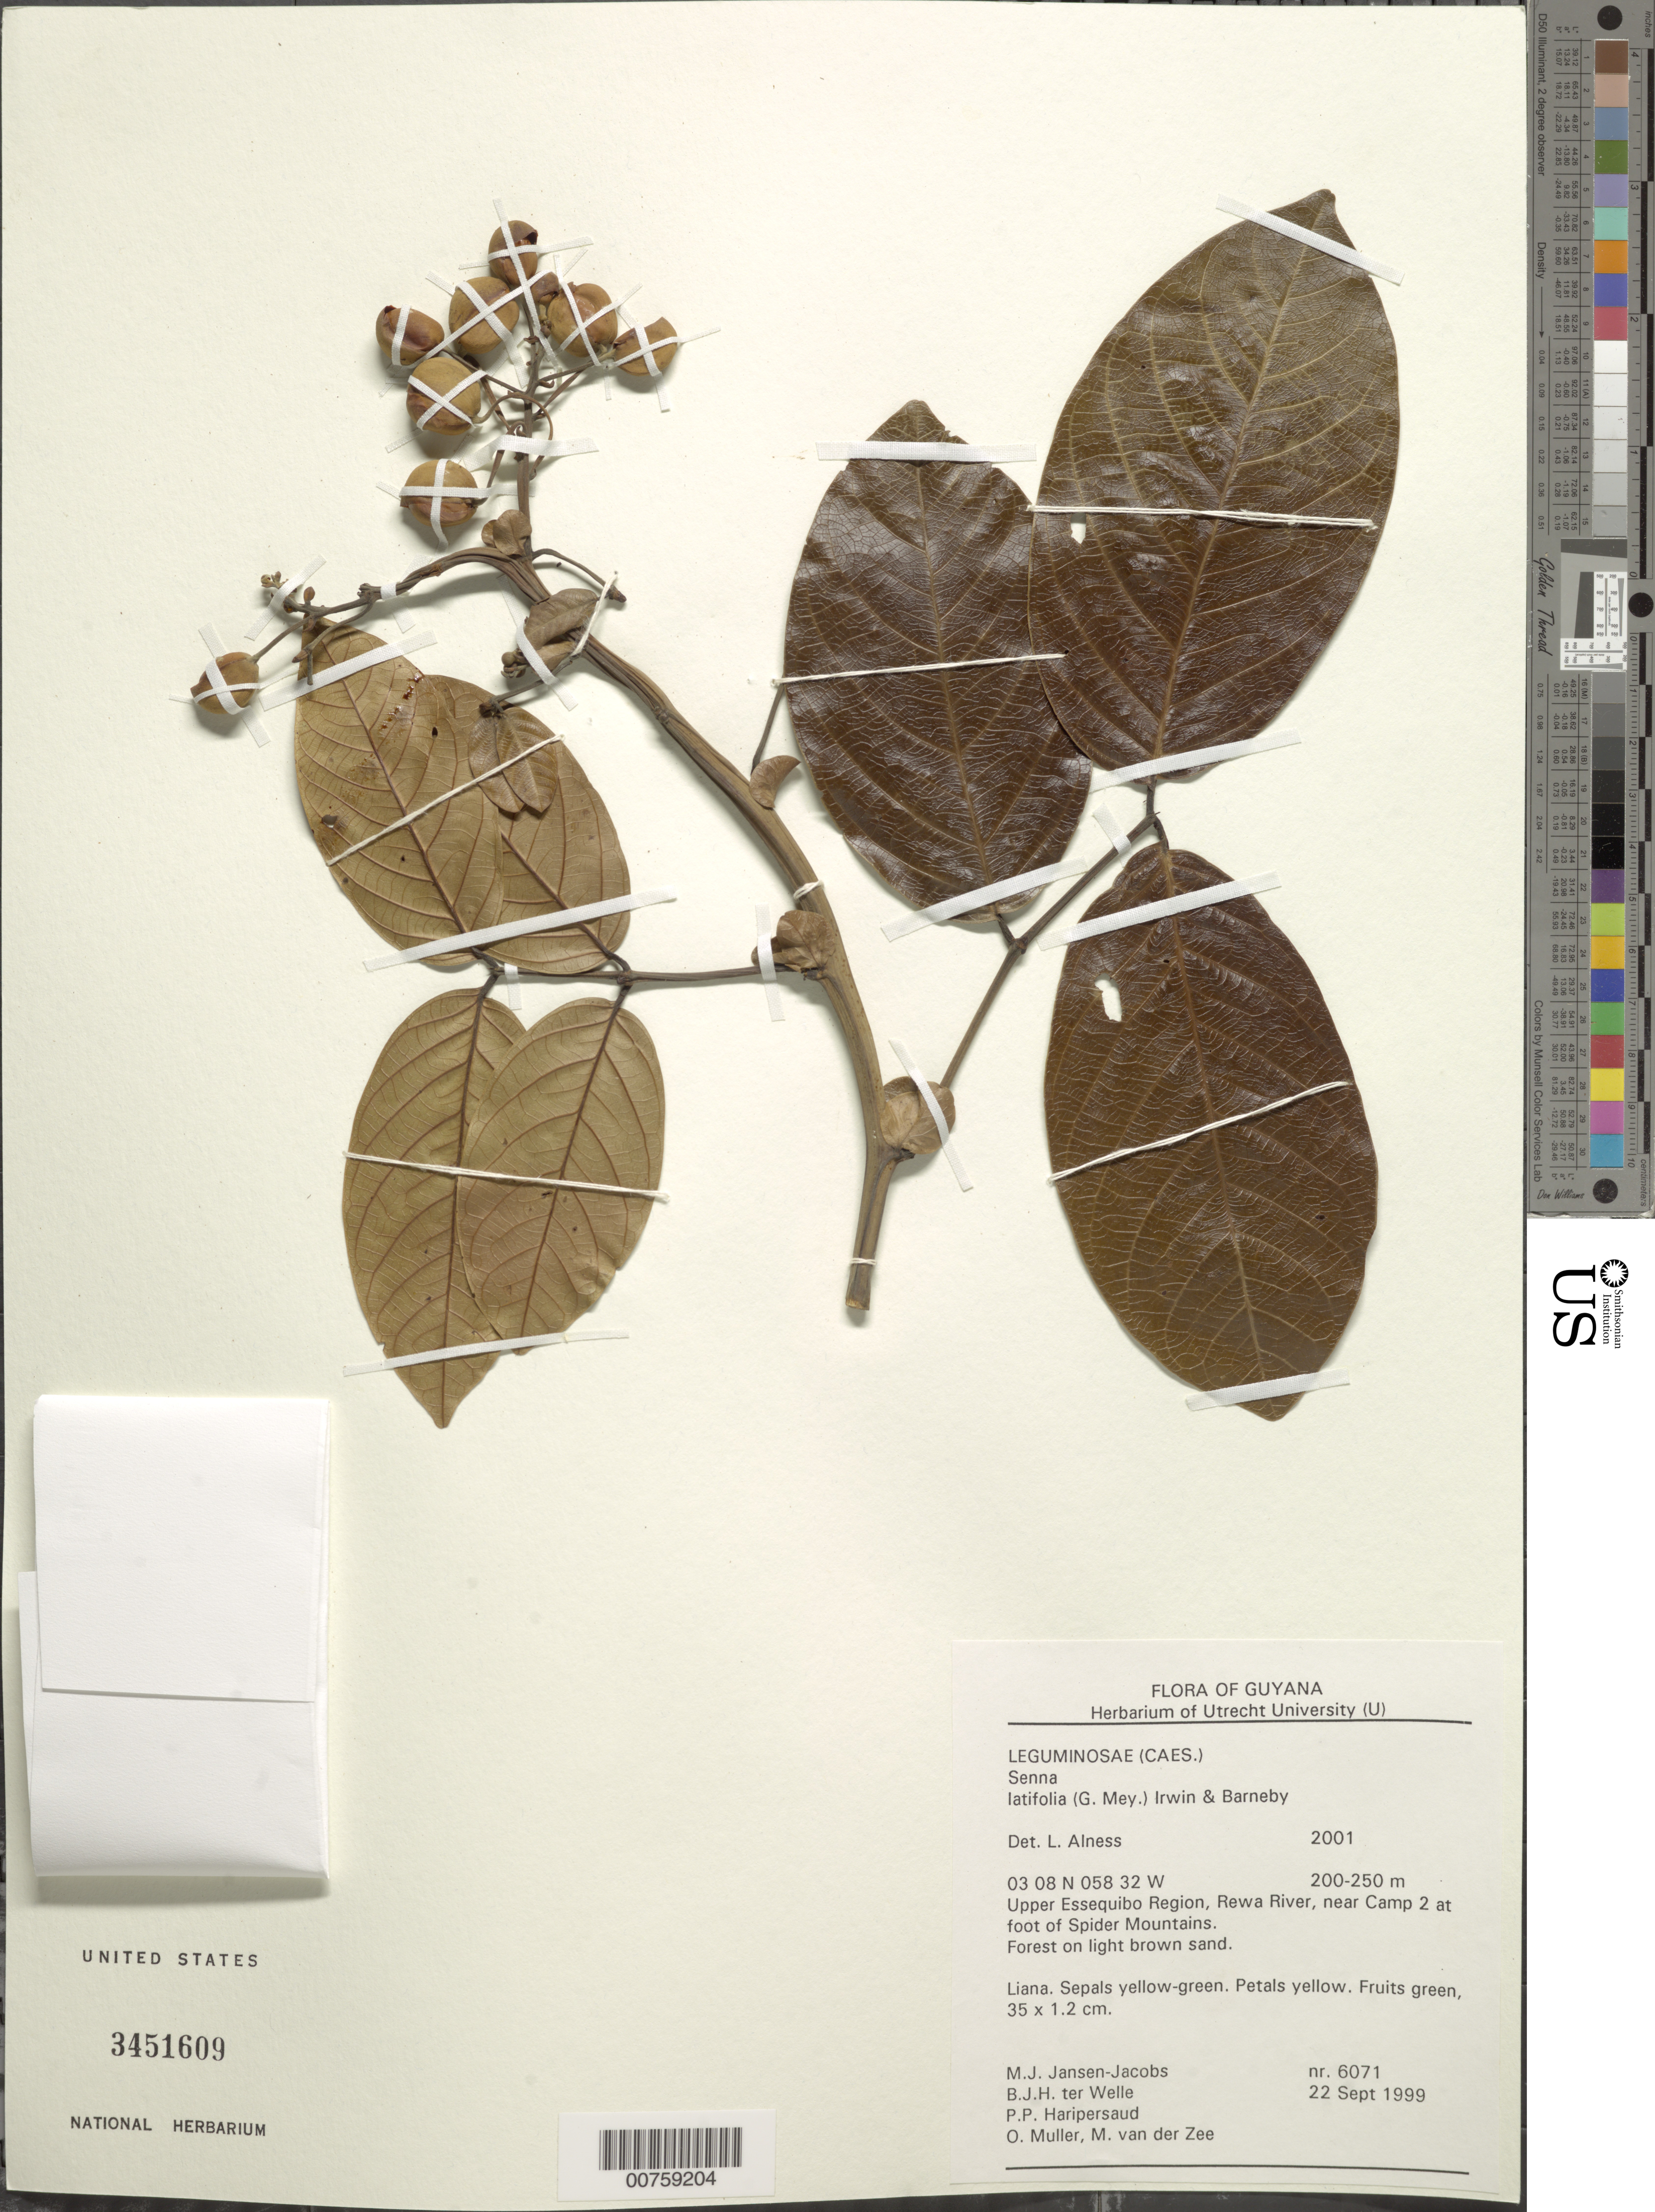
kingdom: Plantae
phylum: Tracheophyta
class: Magnoliopsida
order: Fabales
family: Fabaceae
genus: Senna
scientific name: Senna latifolia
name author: (G. Mey.) H.S. Irwin & Barneby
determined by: Alness, L.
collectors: M. J. Jansen-Jacobs, B. Welle, P. Haripersaud, O. Muller & M. van der Zee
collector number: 6071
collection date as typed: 22-Sep-99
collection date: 1999-09-22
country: Guyana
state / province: U. Takutu-U. Essequibo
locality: Rewa River, at foot of Spider Mts., near camp 2, Upper Essequibo Region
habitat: Forest on light brown sand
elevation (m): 200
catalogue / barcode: US 3451609